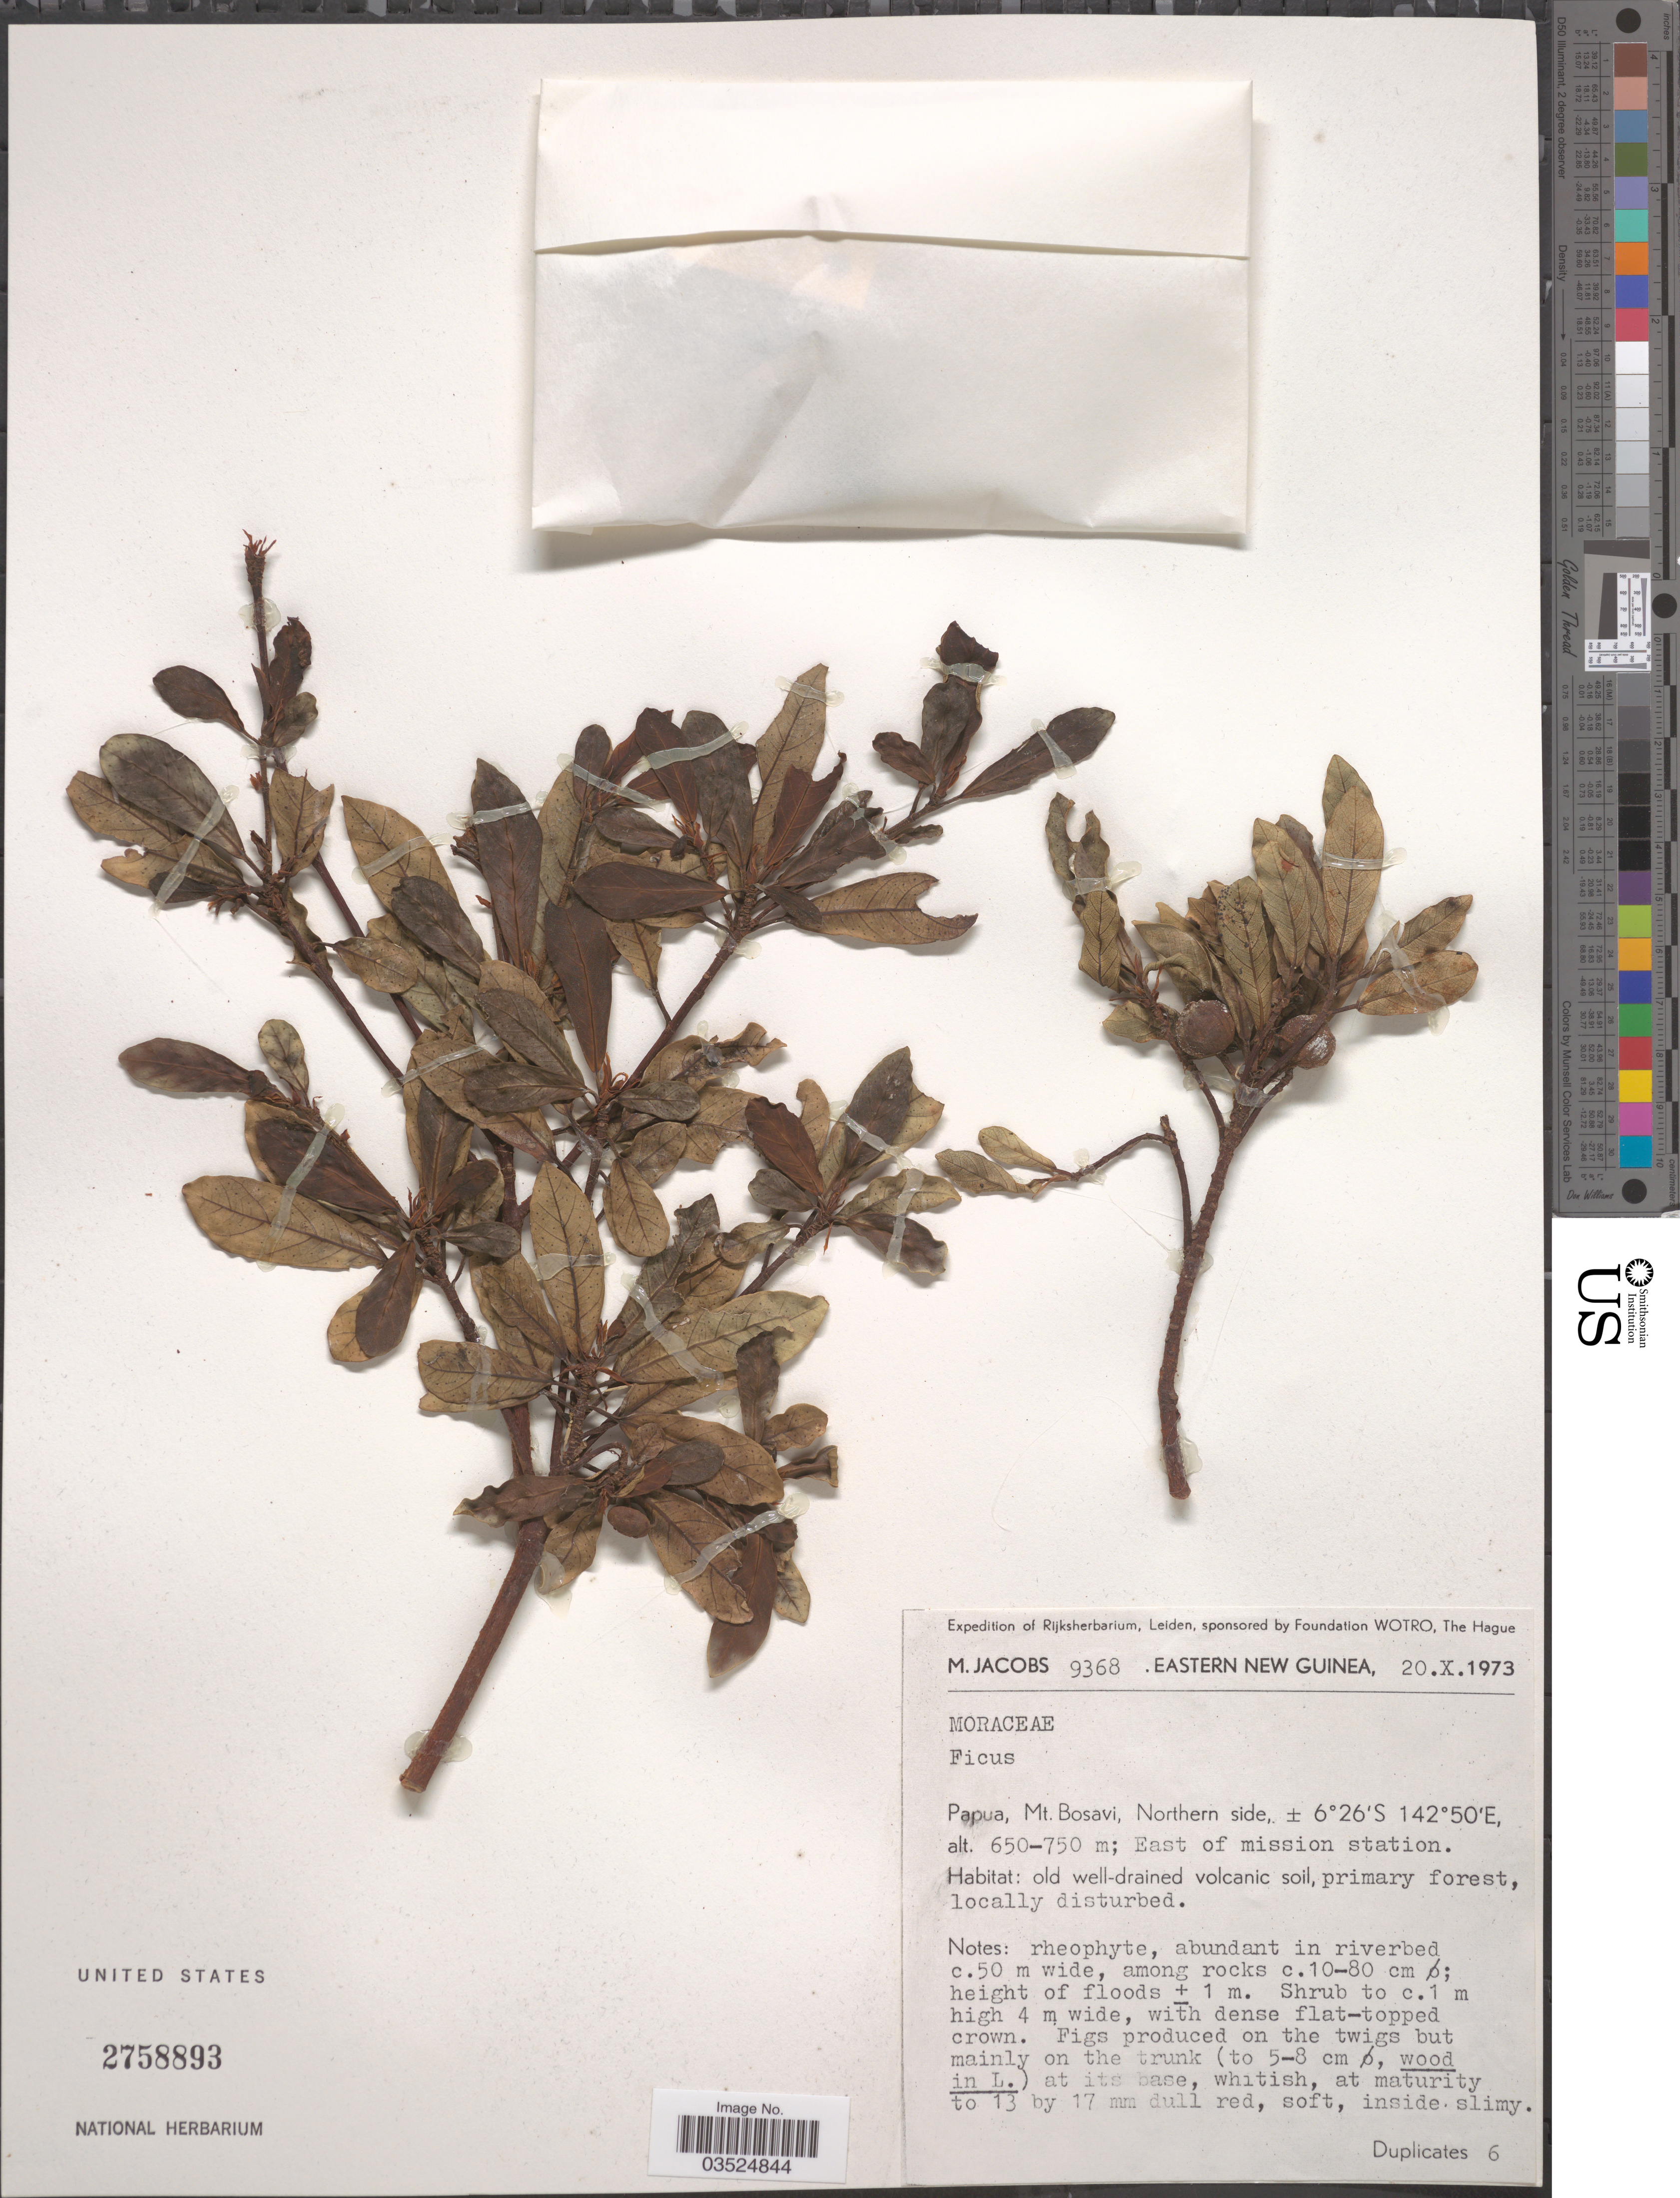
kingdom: Plantae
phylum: Tracheophyta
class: Magnoliopsida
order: Rosales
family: Moraceae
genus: Ficus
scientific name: Ficus sp.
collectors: M. Jacobs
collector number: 9368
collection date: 1973-10-20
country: Papua New Guinea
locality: Eastern New Guinea. Papua, Mt. Bosavi, Northern side. East of mission station.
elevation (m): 650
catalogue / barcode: US 2758893